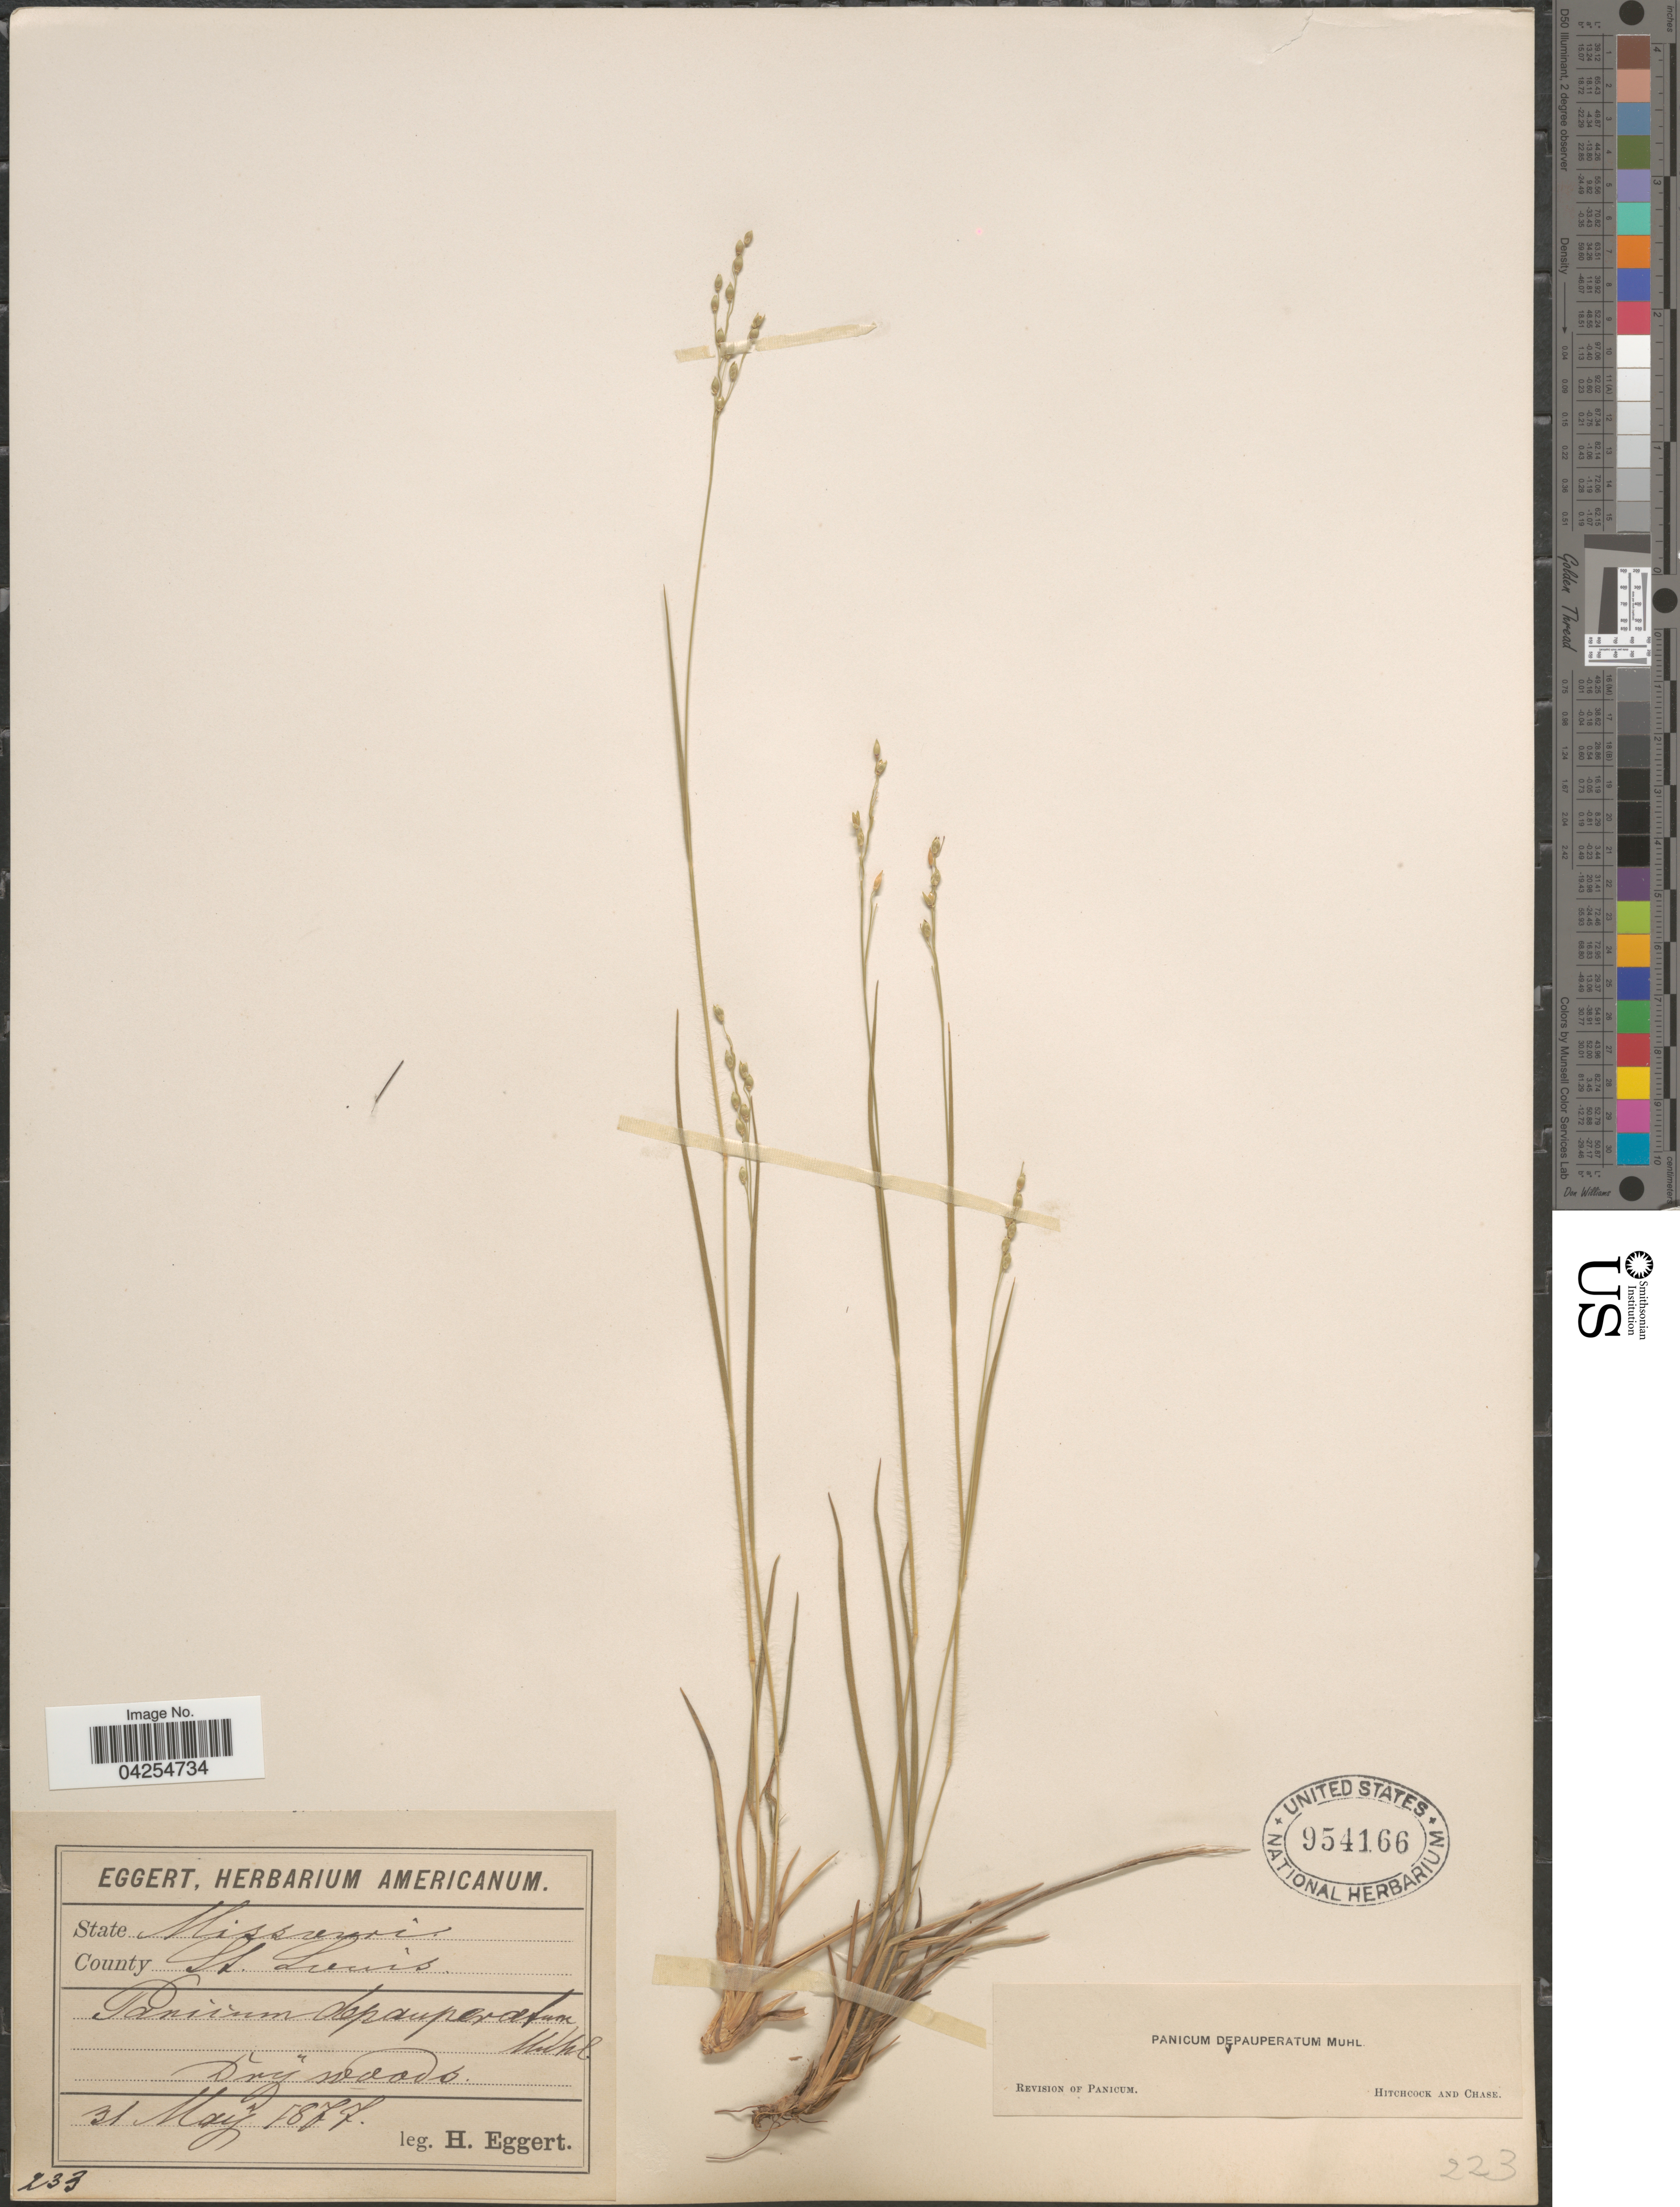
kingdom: Plantae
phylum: Tracheophyta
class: Liliopsida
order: Poales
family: Poaceae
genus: Dichanthelium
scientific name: Dichanthelium depauperatum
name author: (Muhl.) Gould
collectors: H. Eggert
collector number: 233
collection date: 1877-05-31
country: United States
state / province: Missouri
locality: County St. Louis.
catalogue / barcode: US 954166